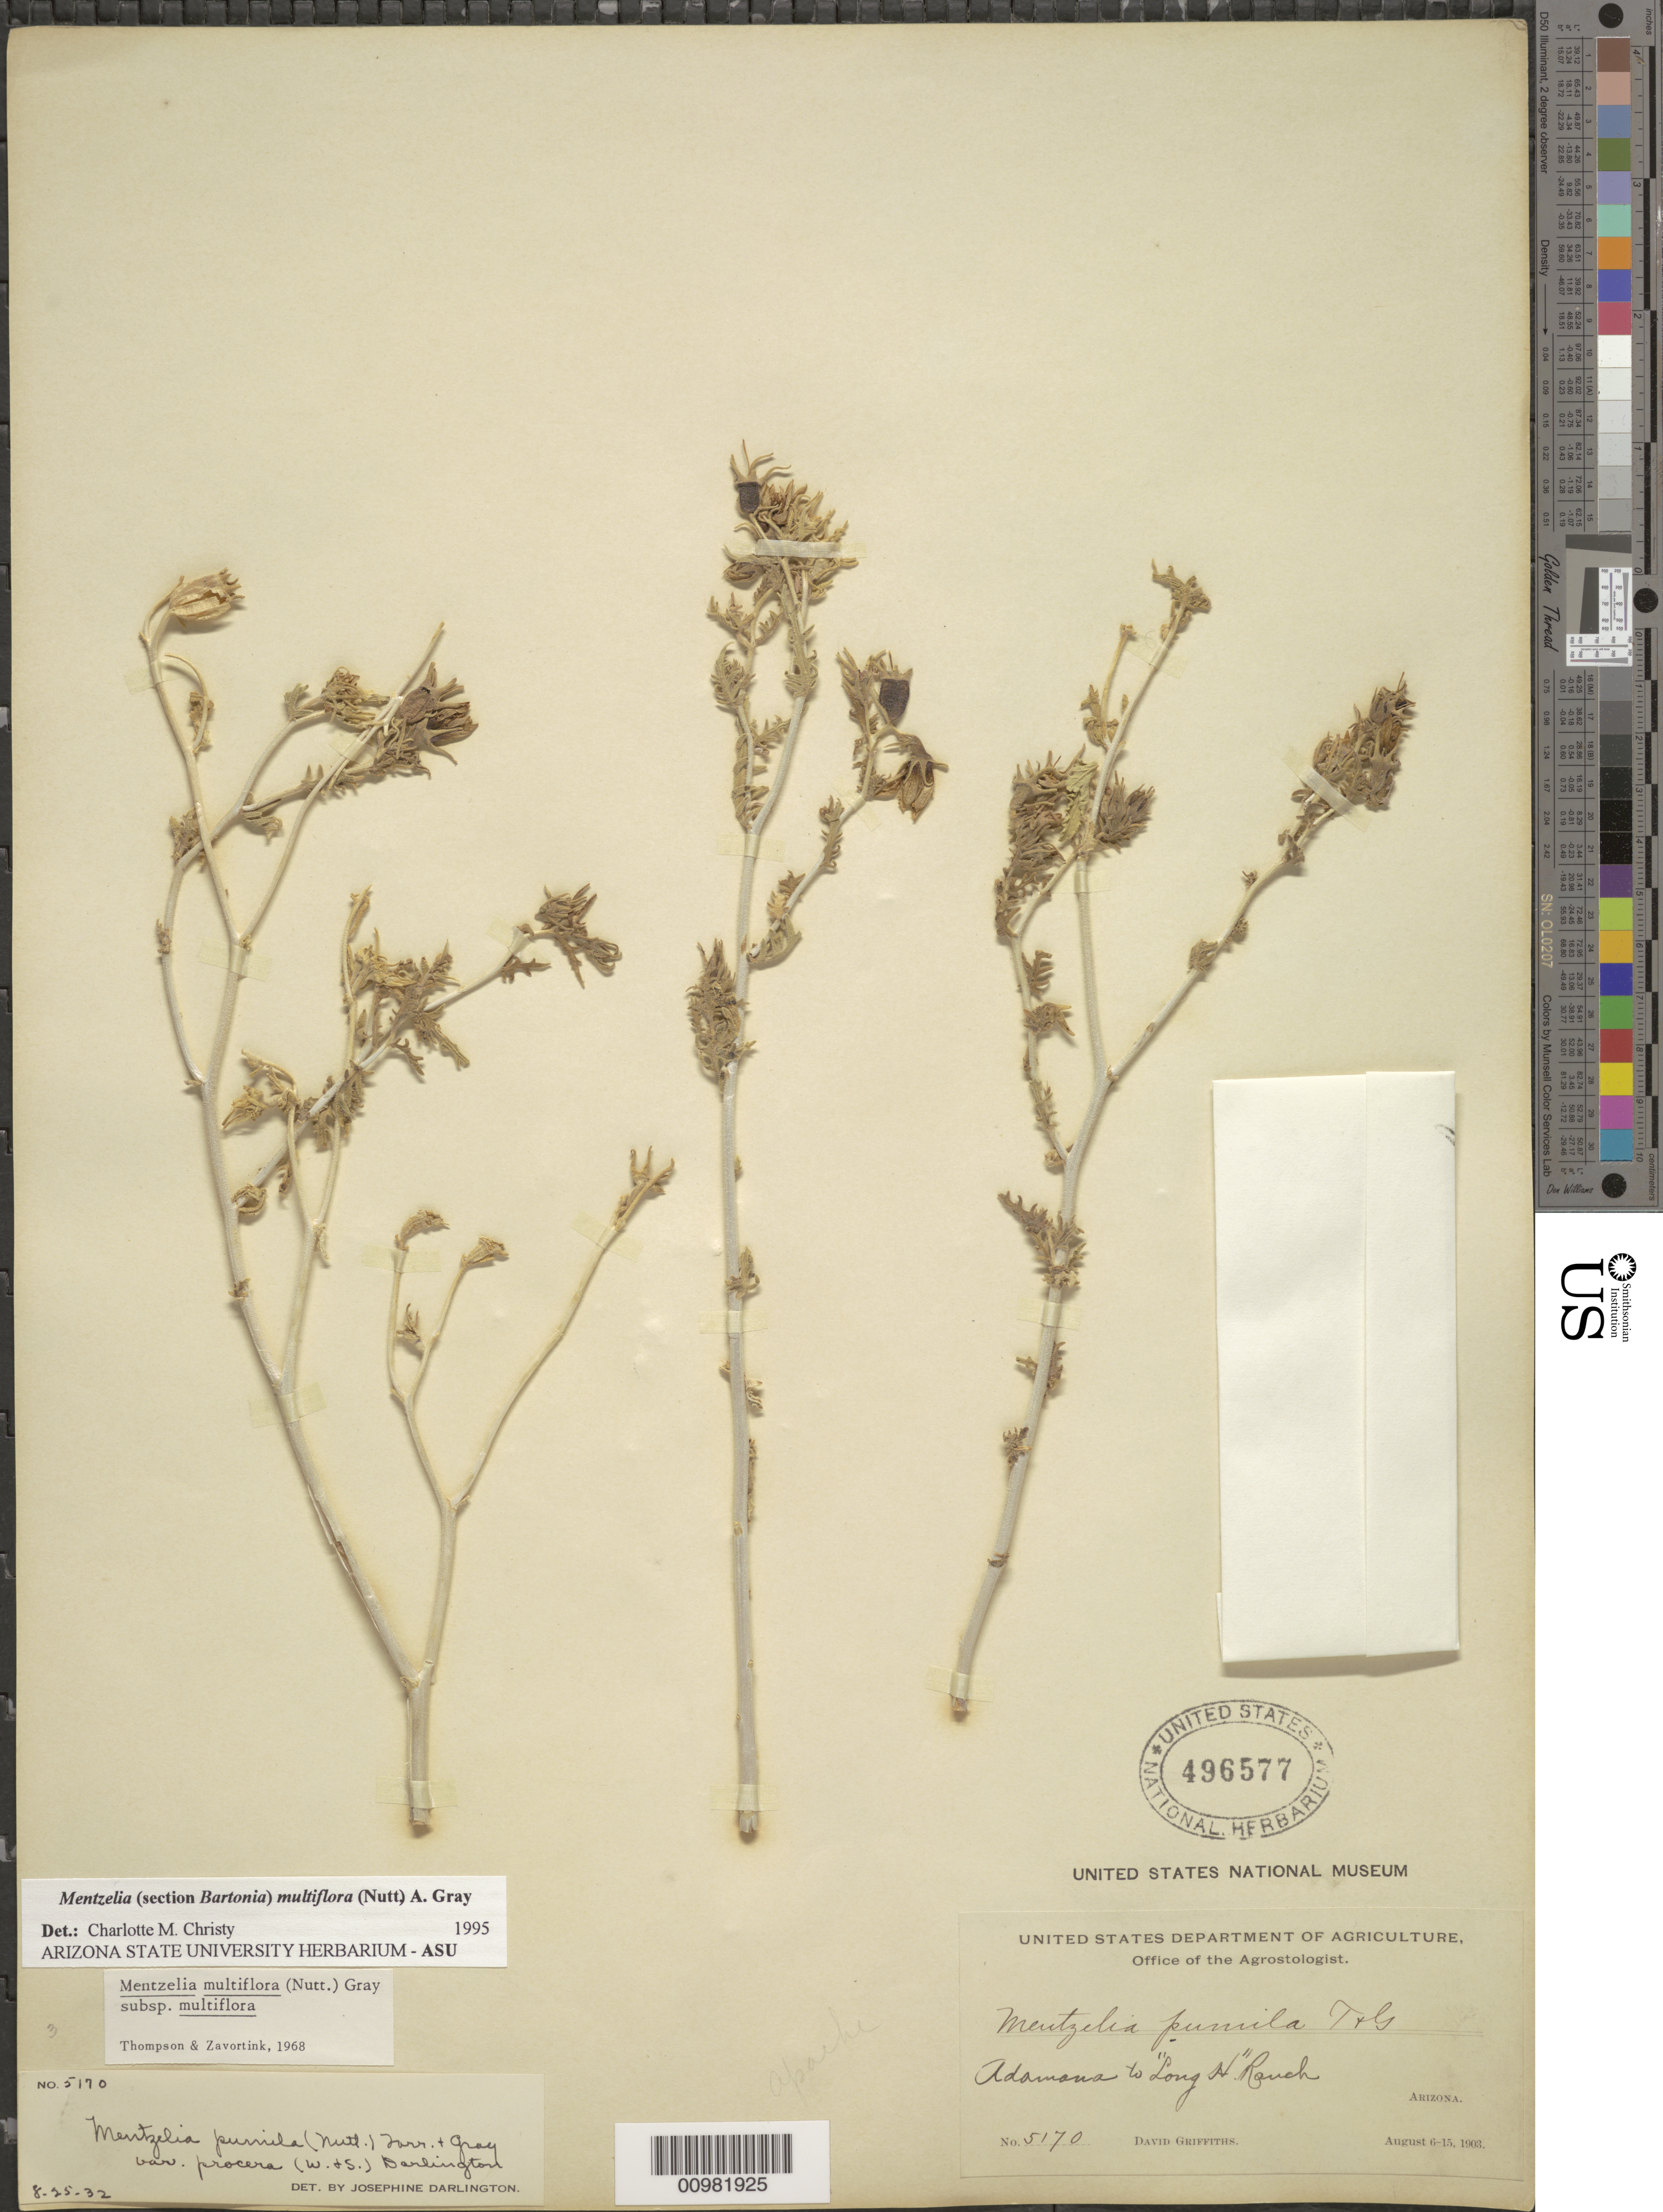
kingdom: Plantae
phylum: Tracheophyta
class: Magnoliopsida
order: Cornales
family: Loasaceae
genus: Mentzelia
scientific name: Mentzelia multiflora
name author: (Nutt.) A. Gray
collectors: D. Griffiths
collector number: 5170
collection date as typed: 06 Aug 1903 to 15 Aug 1903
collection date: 1903-08-06/1903-08-15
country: United States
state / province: Arizona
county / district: Apache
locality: Adamana to "Long H" Ranch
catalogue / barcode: US 496577